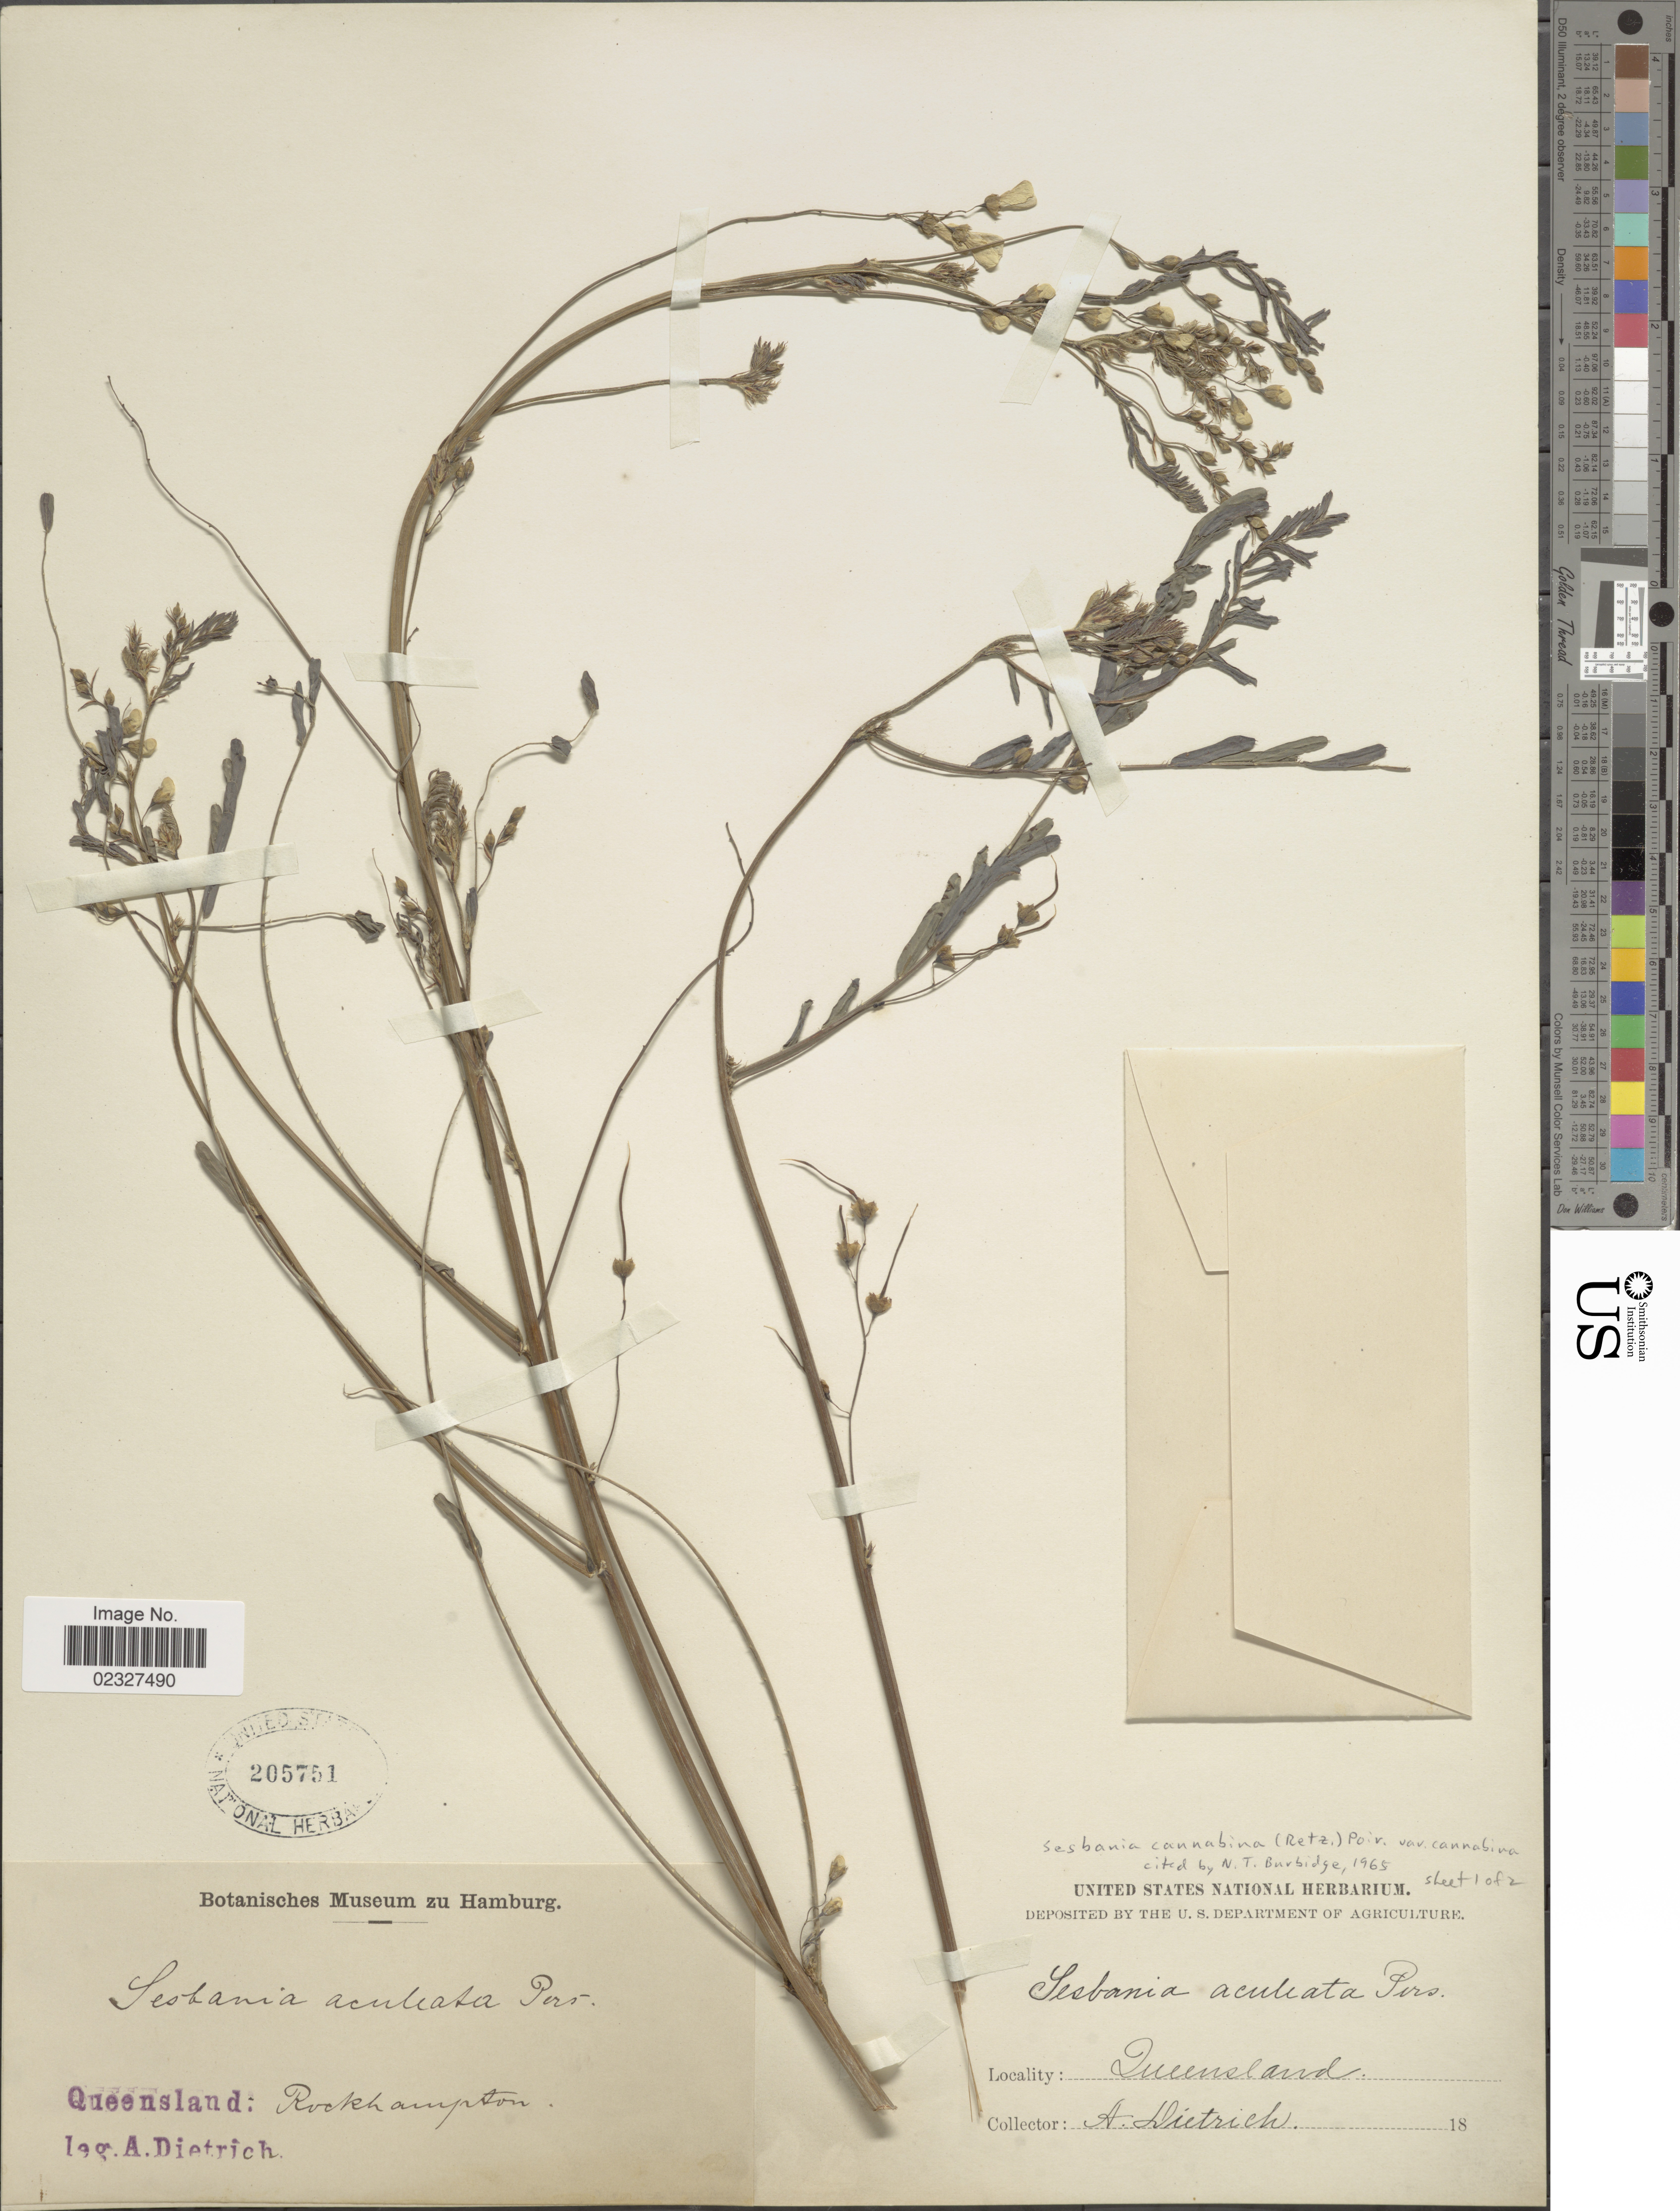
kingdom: Plantae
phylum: Tracheophyta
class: Magnoliopsida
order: Fabales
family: Fabaceae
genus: Sesbania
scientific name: Sesbania cannabina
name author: (Retz.) Poir.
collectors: A. Dietrich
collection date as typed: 18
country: Australia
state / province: Queensland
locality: Rockhampton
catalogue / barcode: US 205751